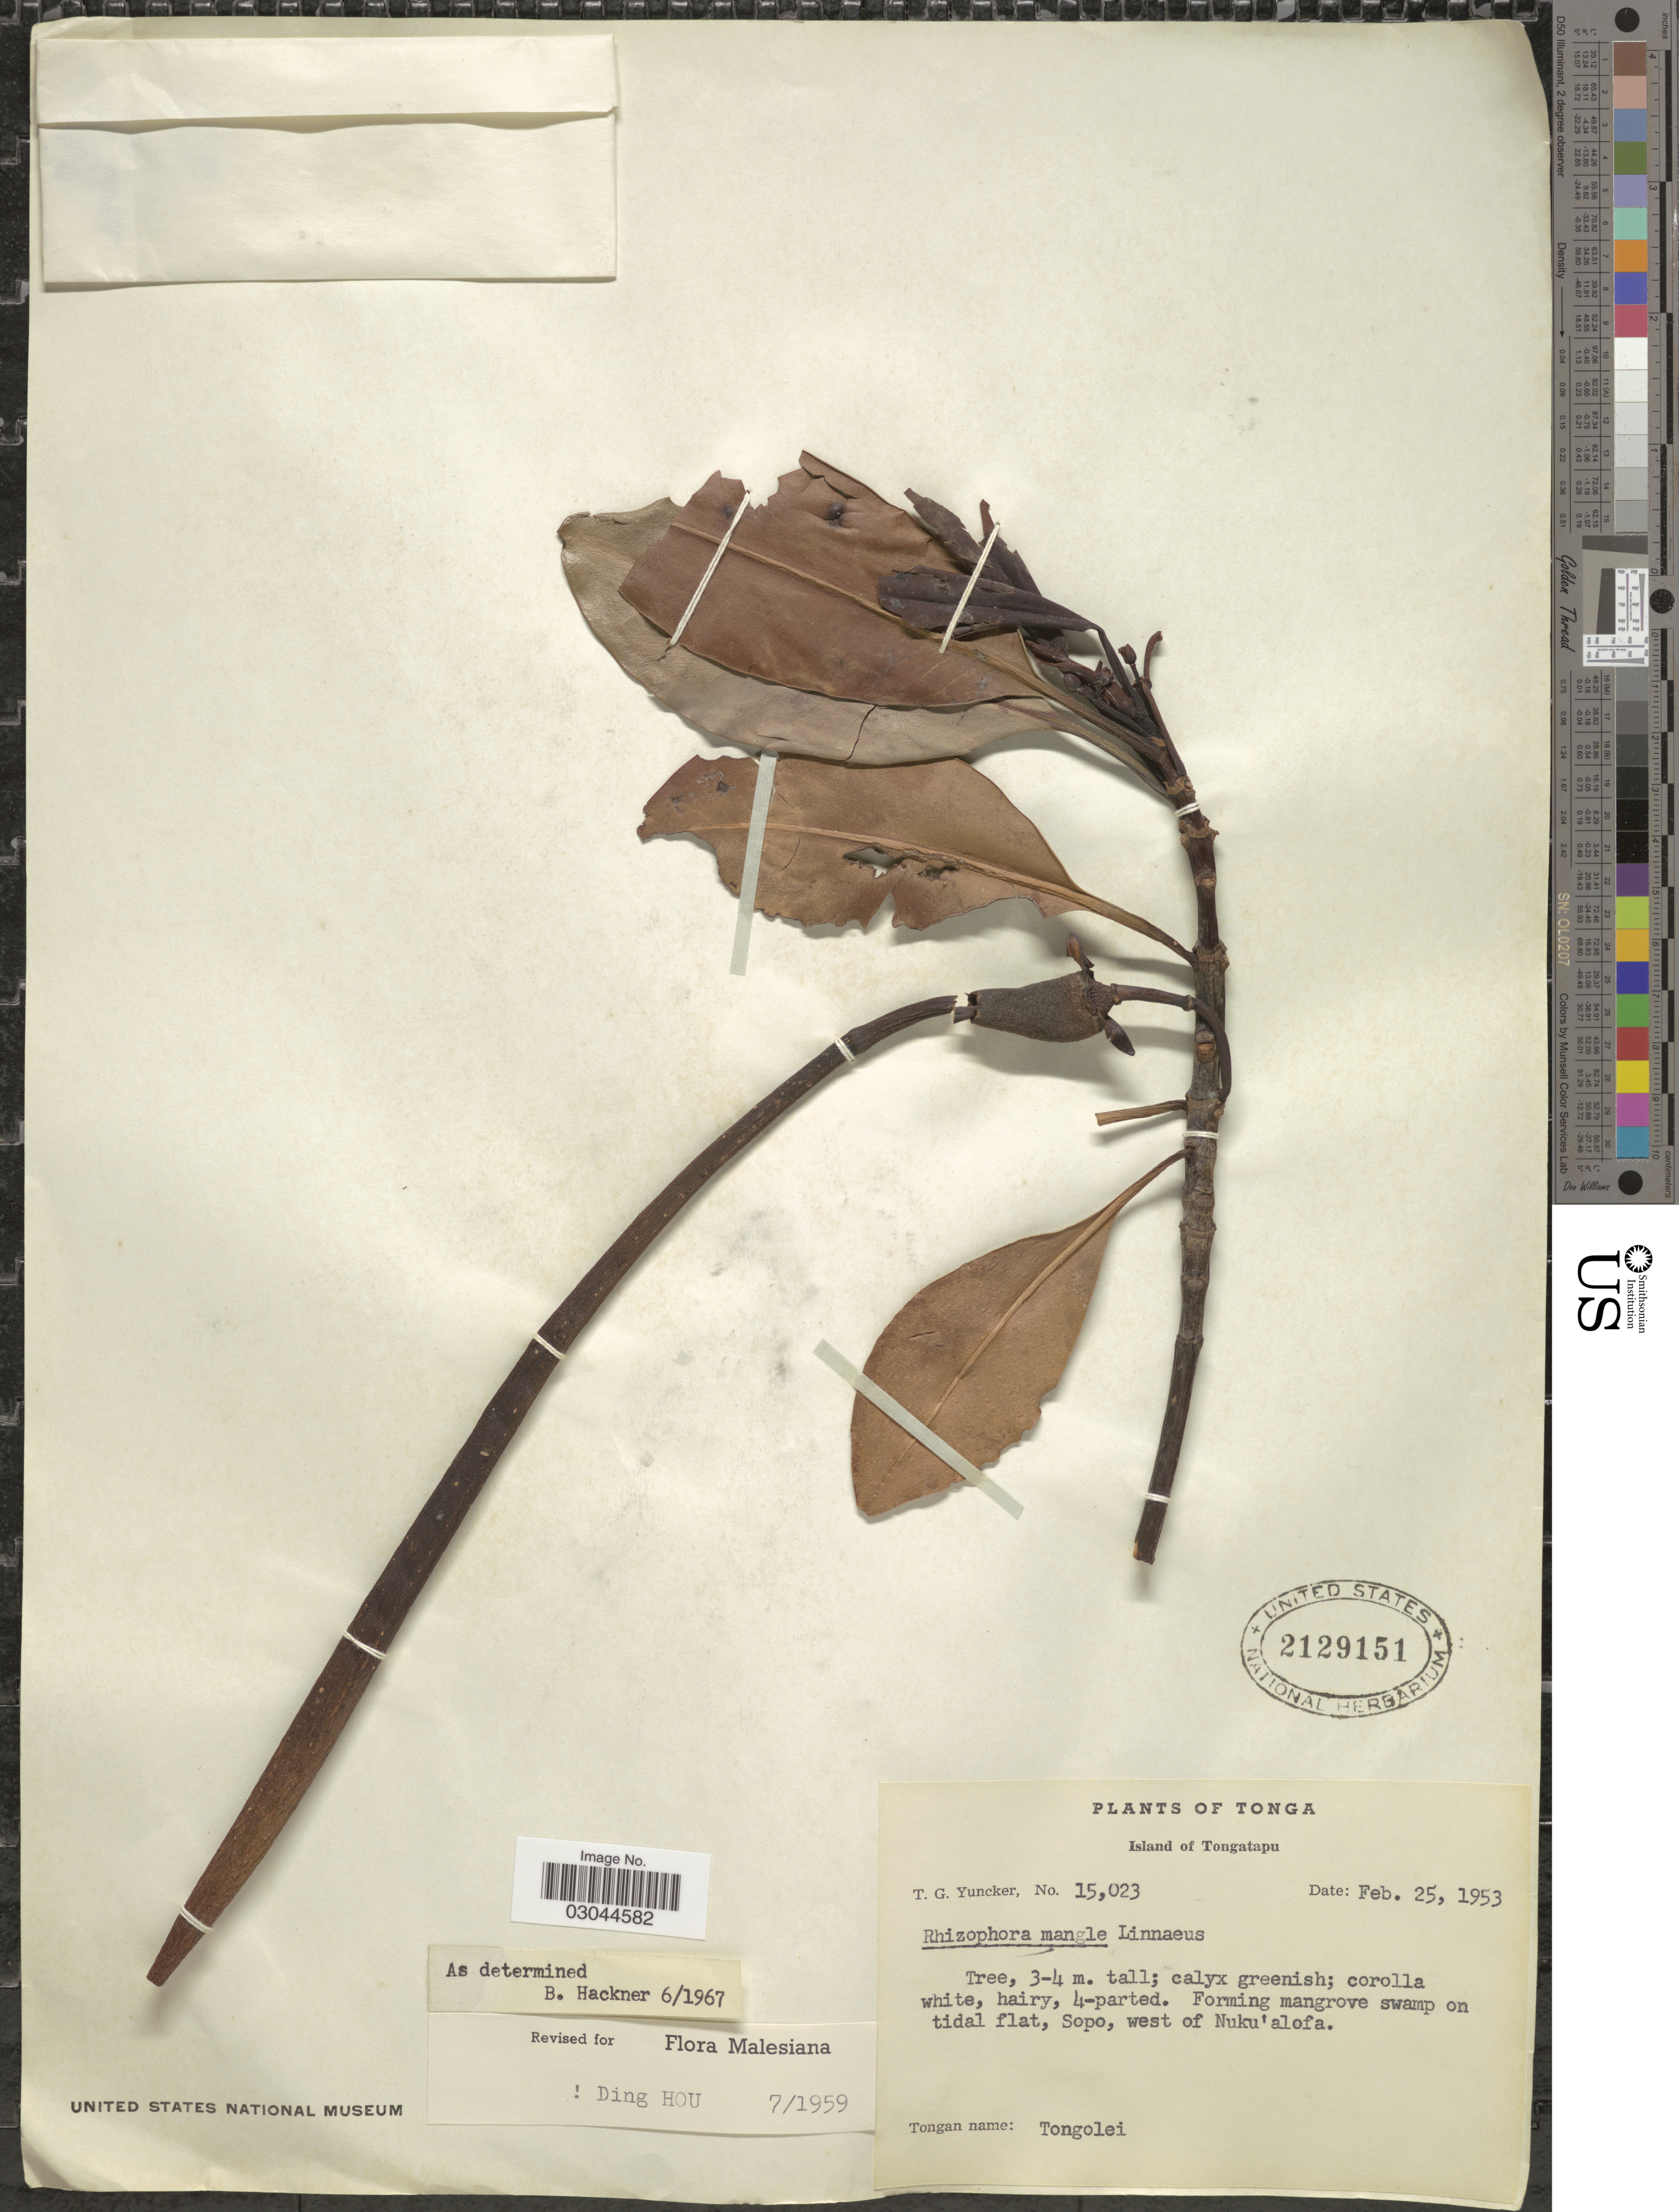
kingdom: Plantae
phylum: Tracheophyta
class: Magnoliopsida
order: Malpighiales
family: Rhizophoraceae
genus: Rhizophora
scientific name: Rhizophora mangle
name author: L.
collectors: T. G. Yuncker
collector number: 15023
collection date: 1953-02-25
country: Tonga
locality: Island of Tongatapu. Forming mangrove swamp on tidal flat, Sopo, west of Nuku'alofa.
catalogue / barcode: US 2129151